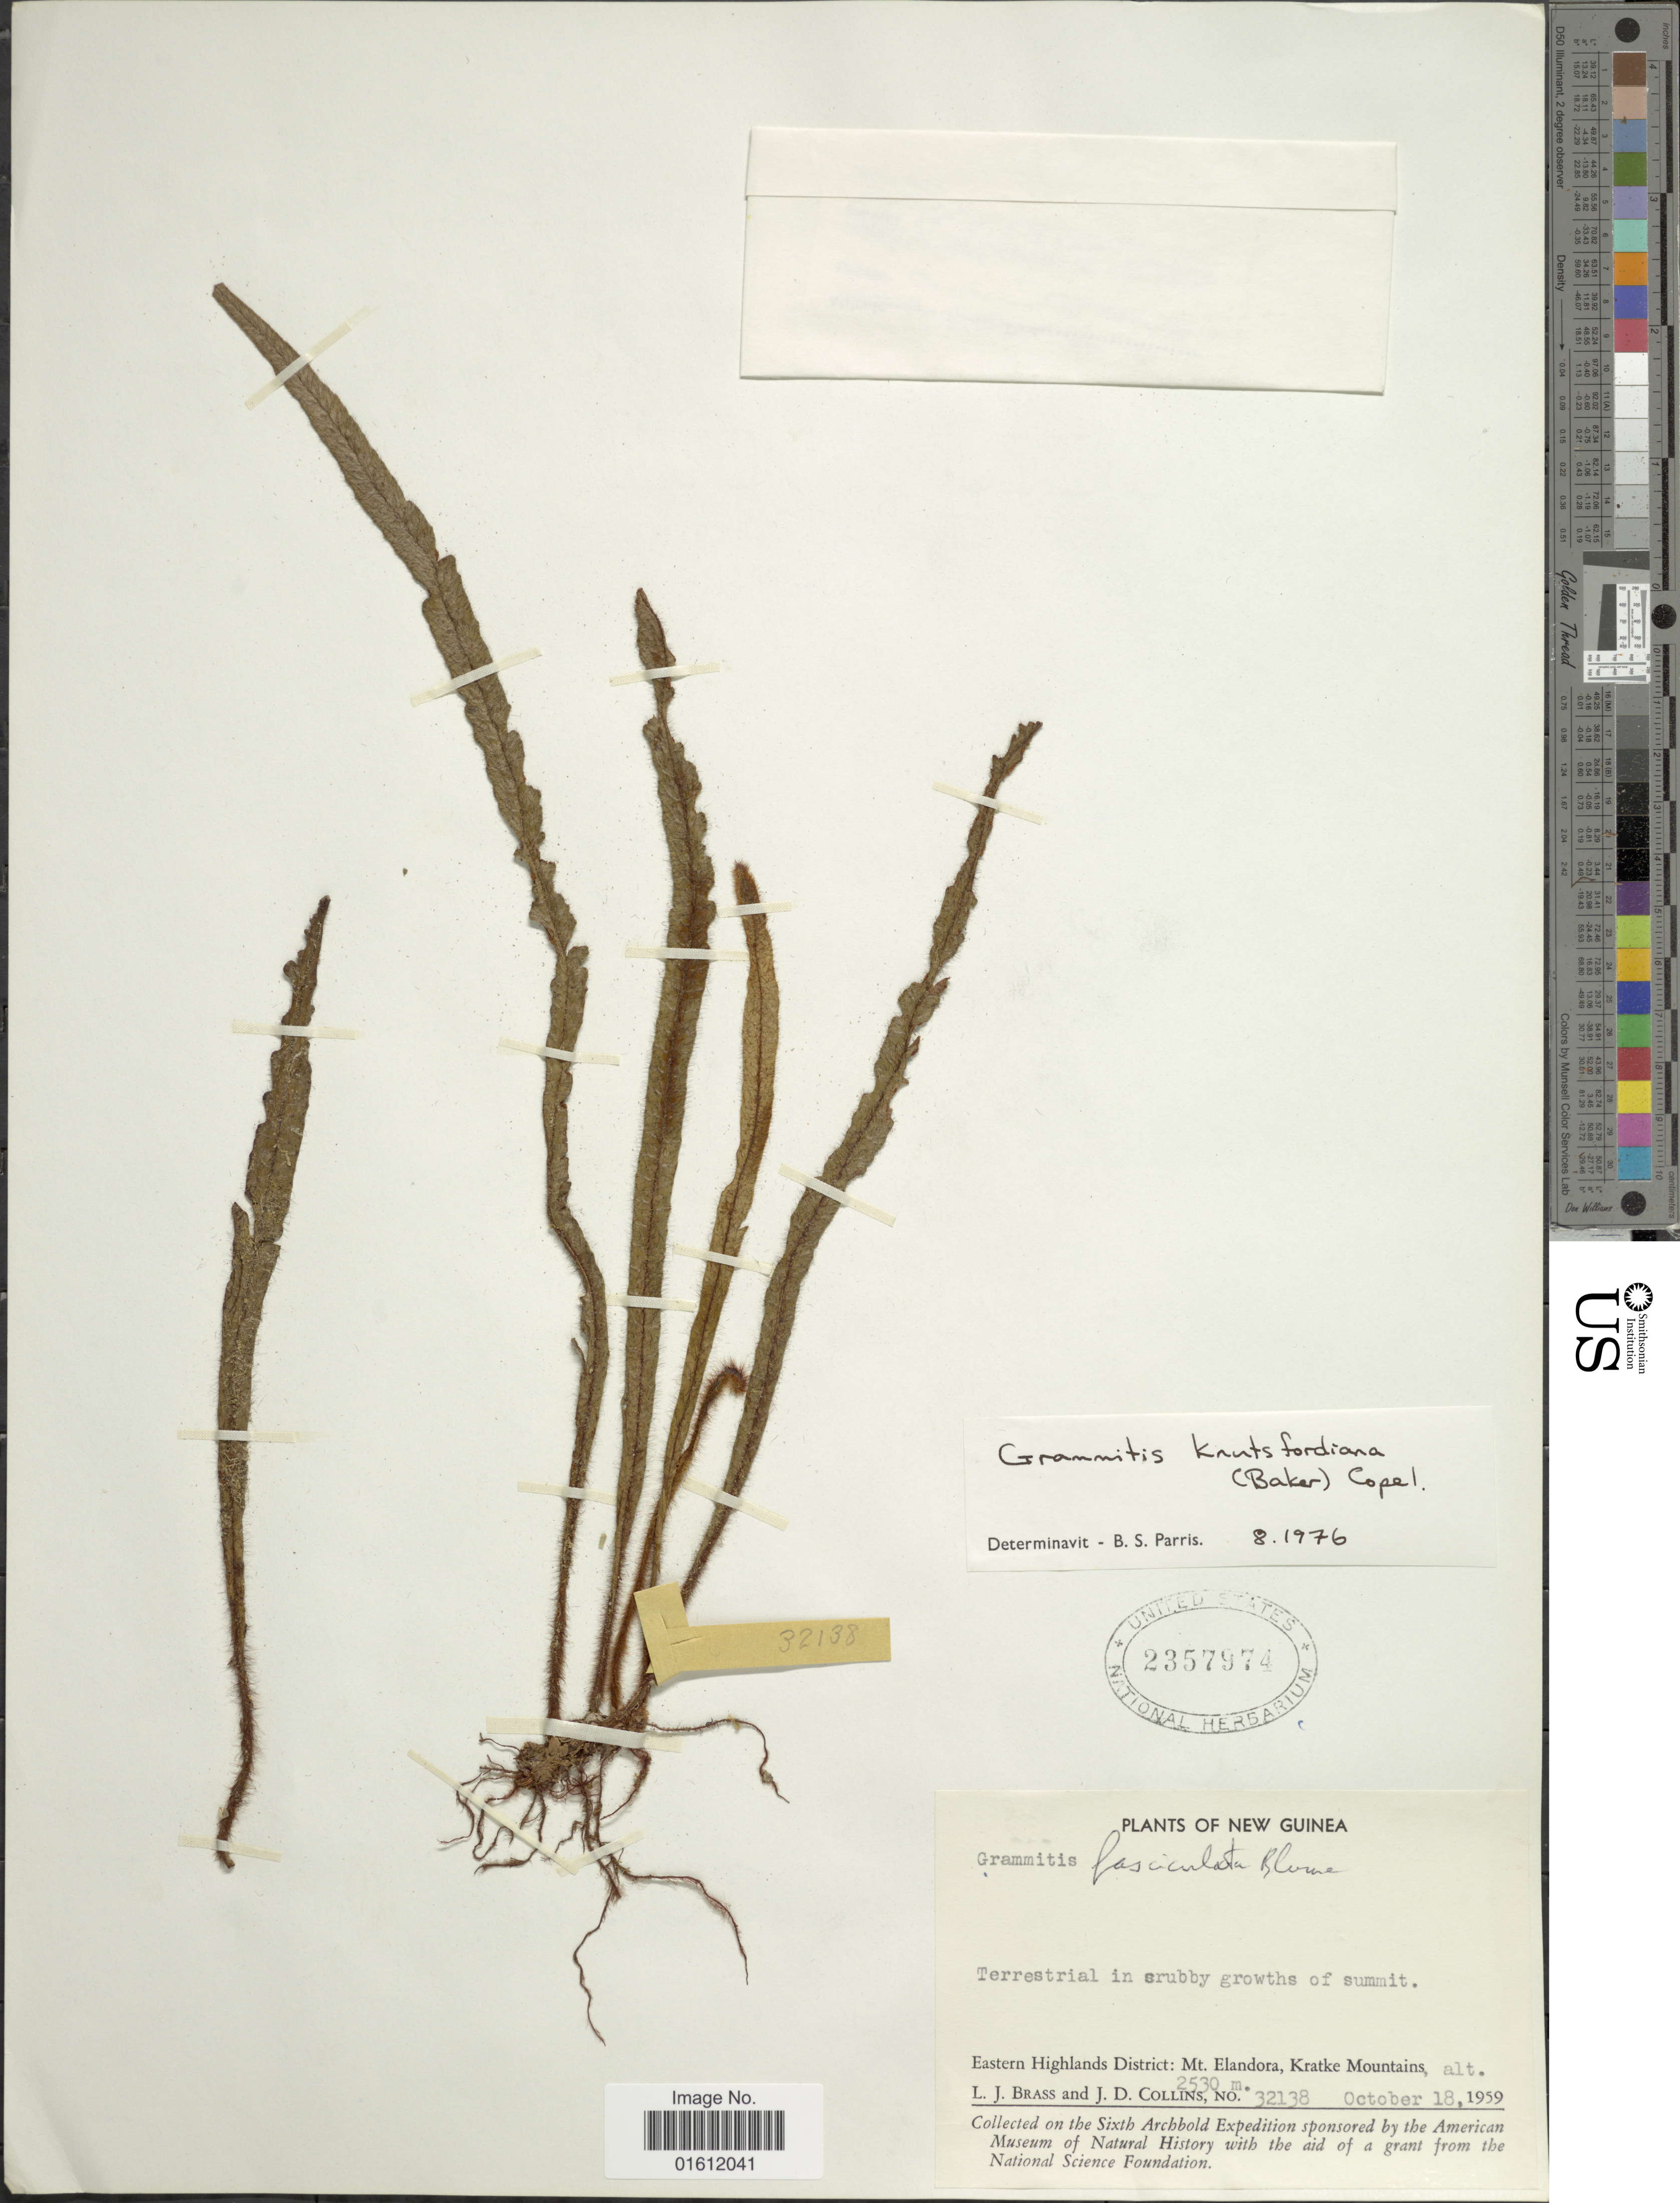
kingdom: Plantae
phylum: Tracheophyta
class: Polypodiopsida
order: Polypodiales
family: Polypodiaceae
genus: Oreogrammitis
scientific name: Oreogrammitis knutsfordiana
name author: (Baker) Parris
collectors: L. J. Brass & J. Collins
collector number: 32138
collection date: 1959-10-18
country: Papua New Guinea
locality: New Guinea, Eastern Highlands District: Mt. Elandora, Kratke Mountains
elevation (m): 2530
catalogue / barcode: US 2357974